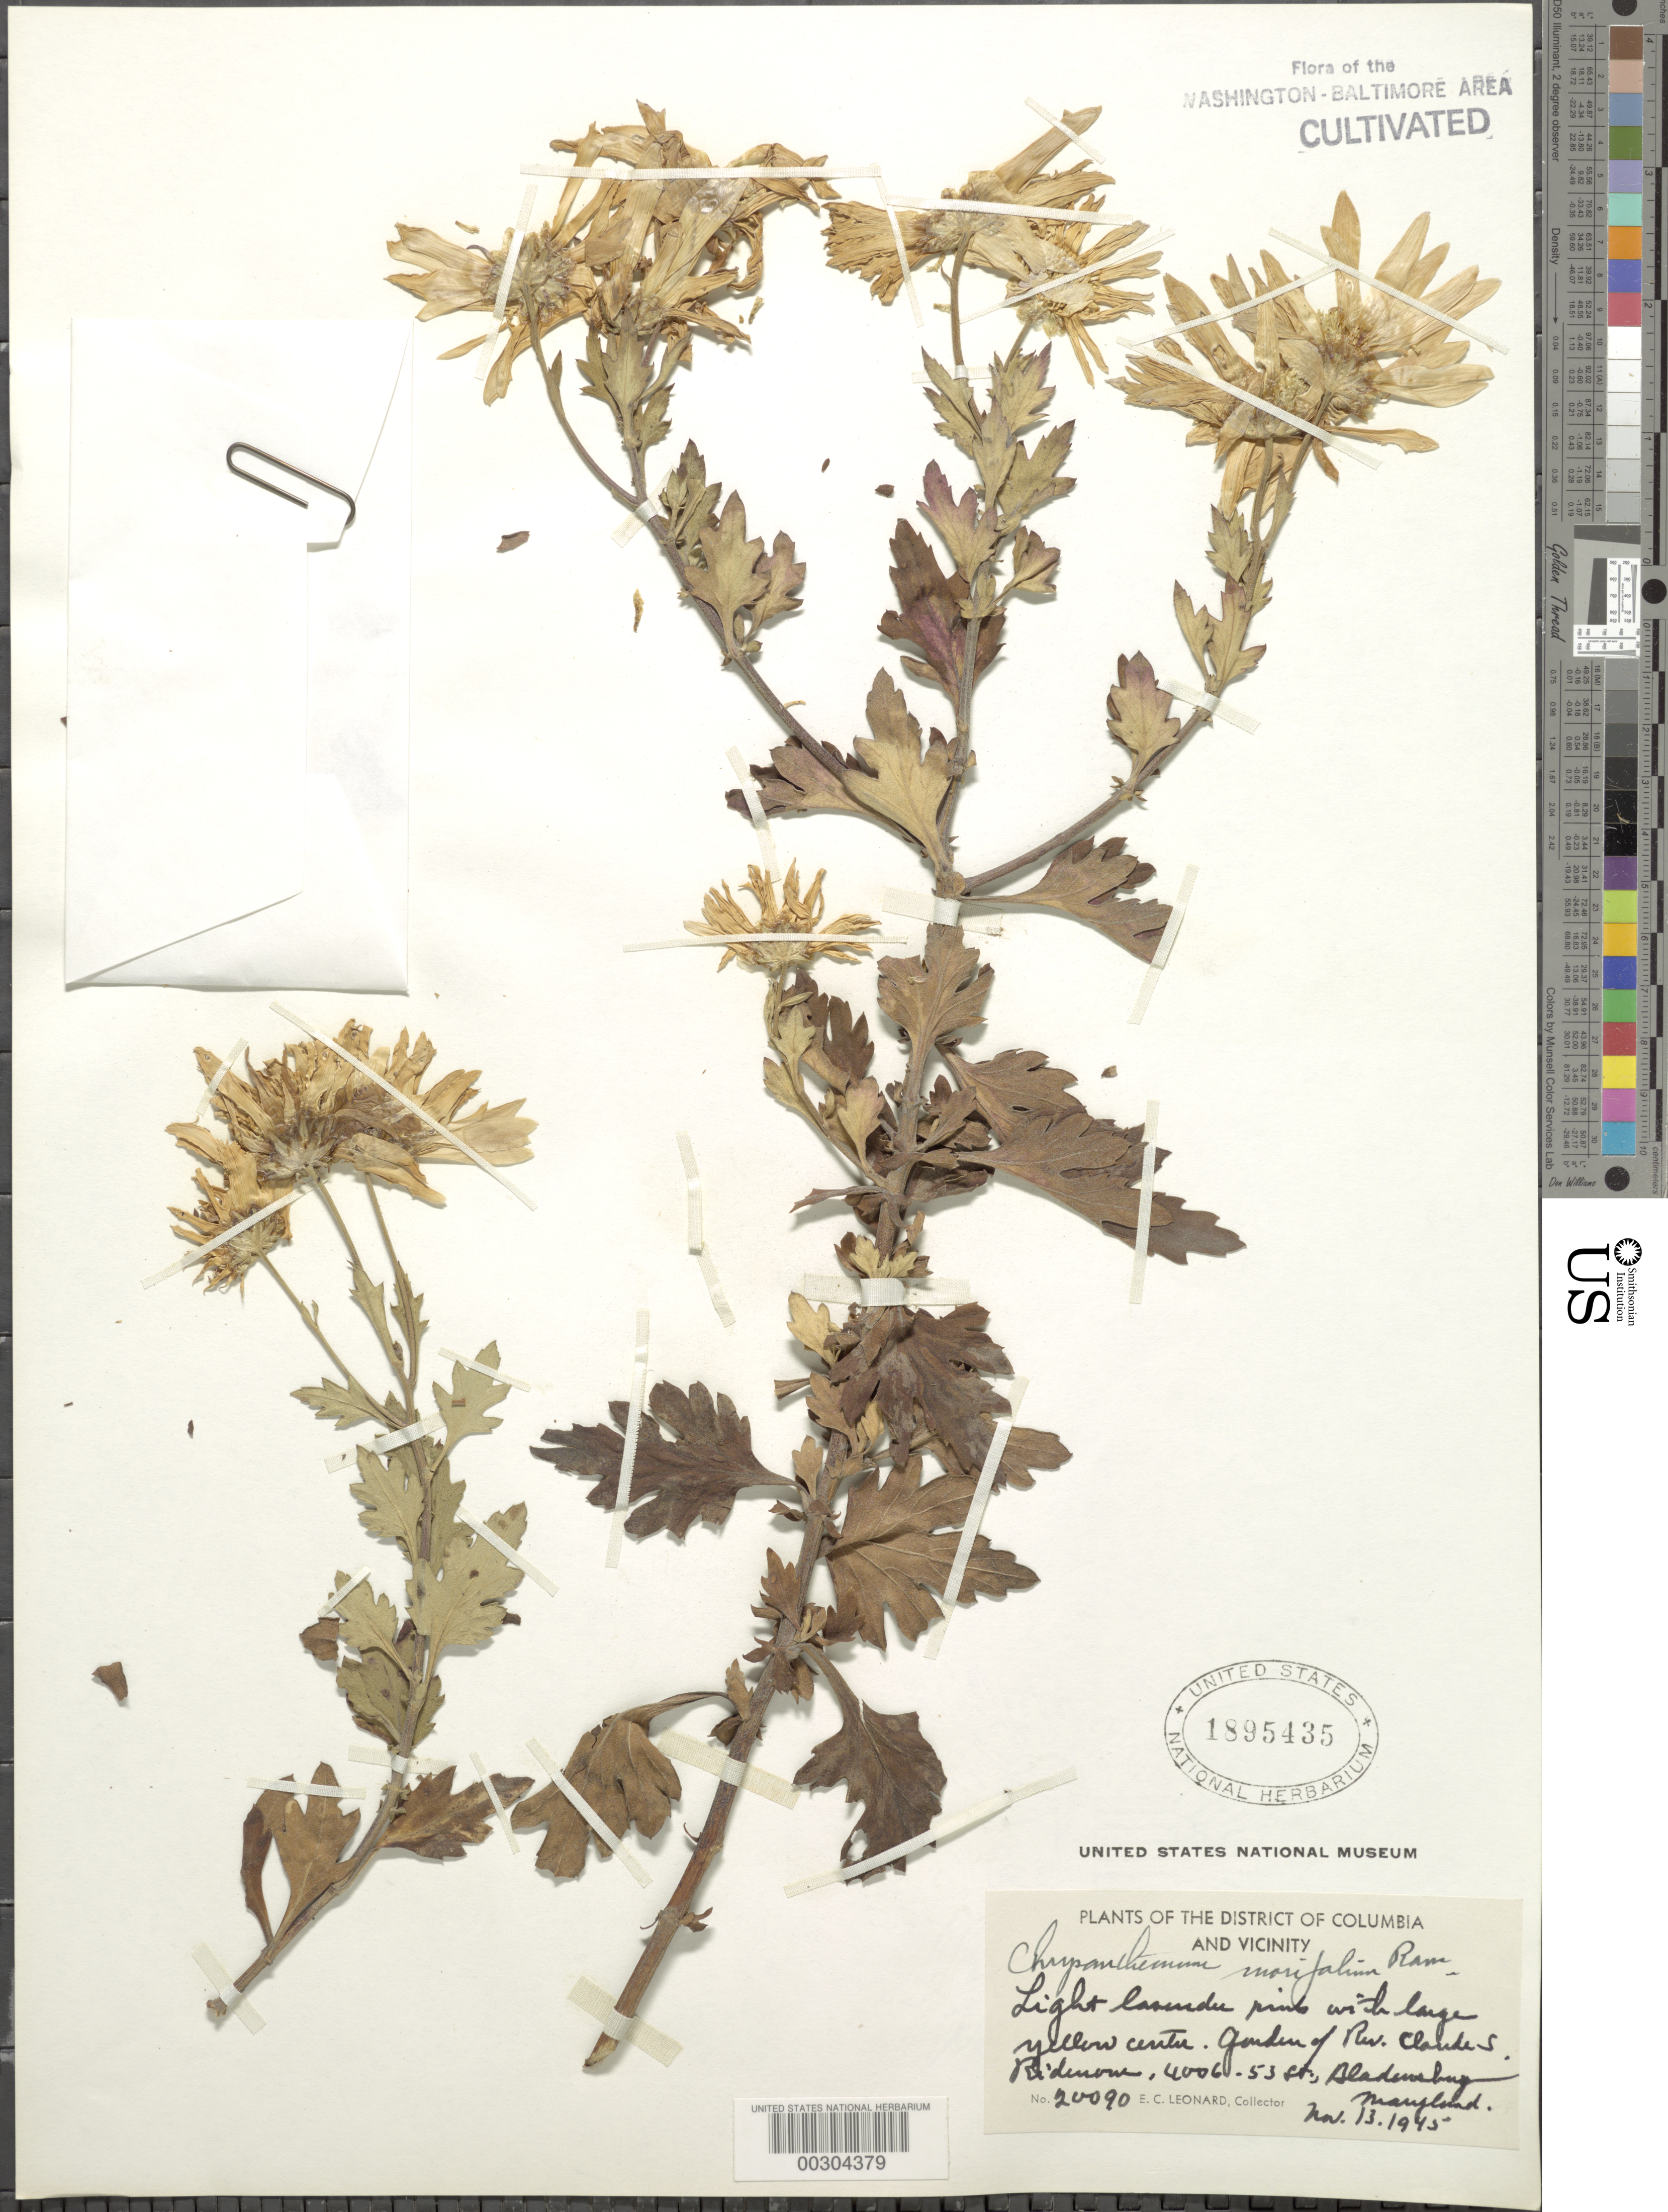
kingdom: Plantae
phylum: Tracheophyta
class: Magnoliopsida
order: Asterales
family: Asteraceae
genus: Chrysanthemum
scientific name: Chrysanthemum x morifolium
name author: (Ramat.) Hemsl.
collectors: E. C. Leonard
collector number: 20090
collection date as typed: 13 Nov 1945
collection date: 1945-11-13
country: United States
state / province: Maryland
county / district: Prince George's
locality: Bladensburg, 4006 53 St, C.S. Ridenour's garden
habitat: Garden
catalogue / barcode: US 1895435